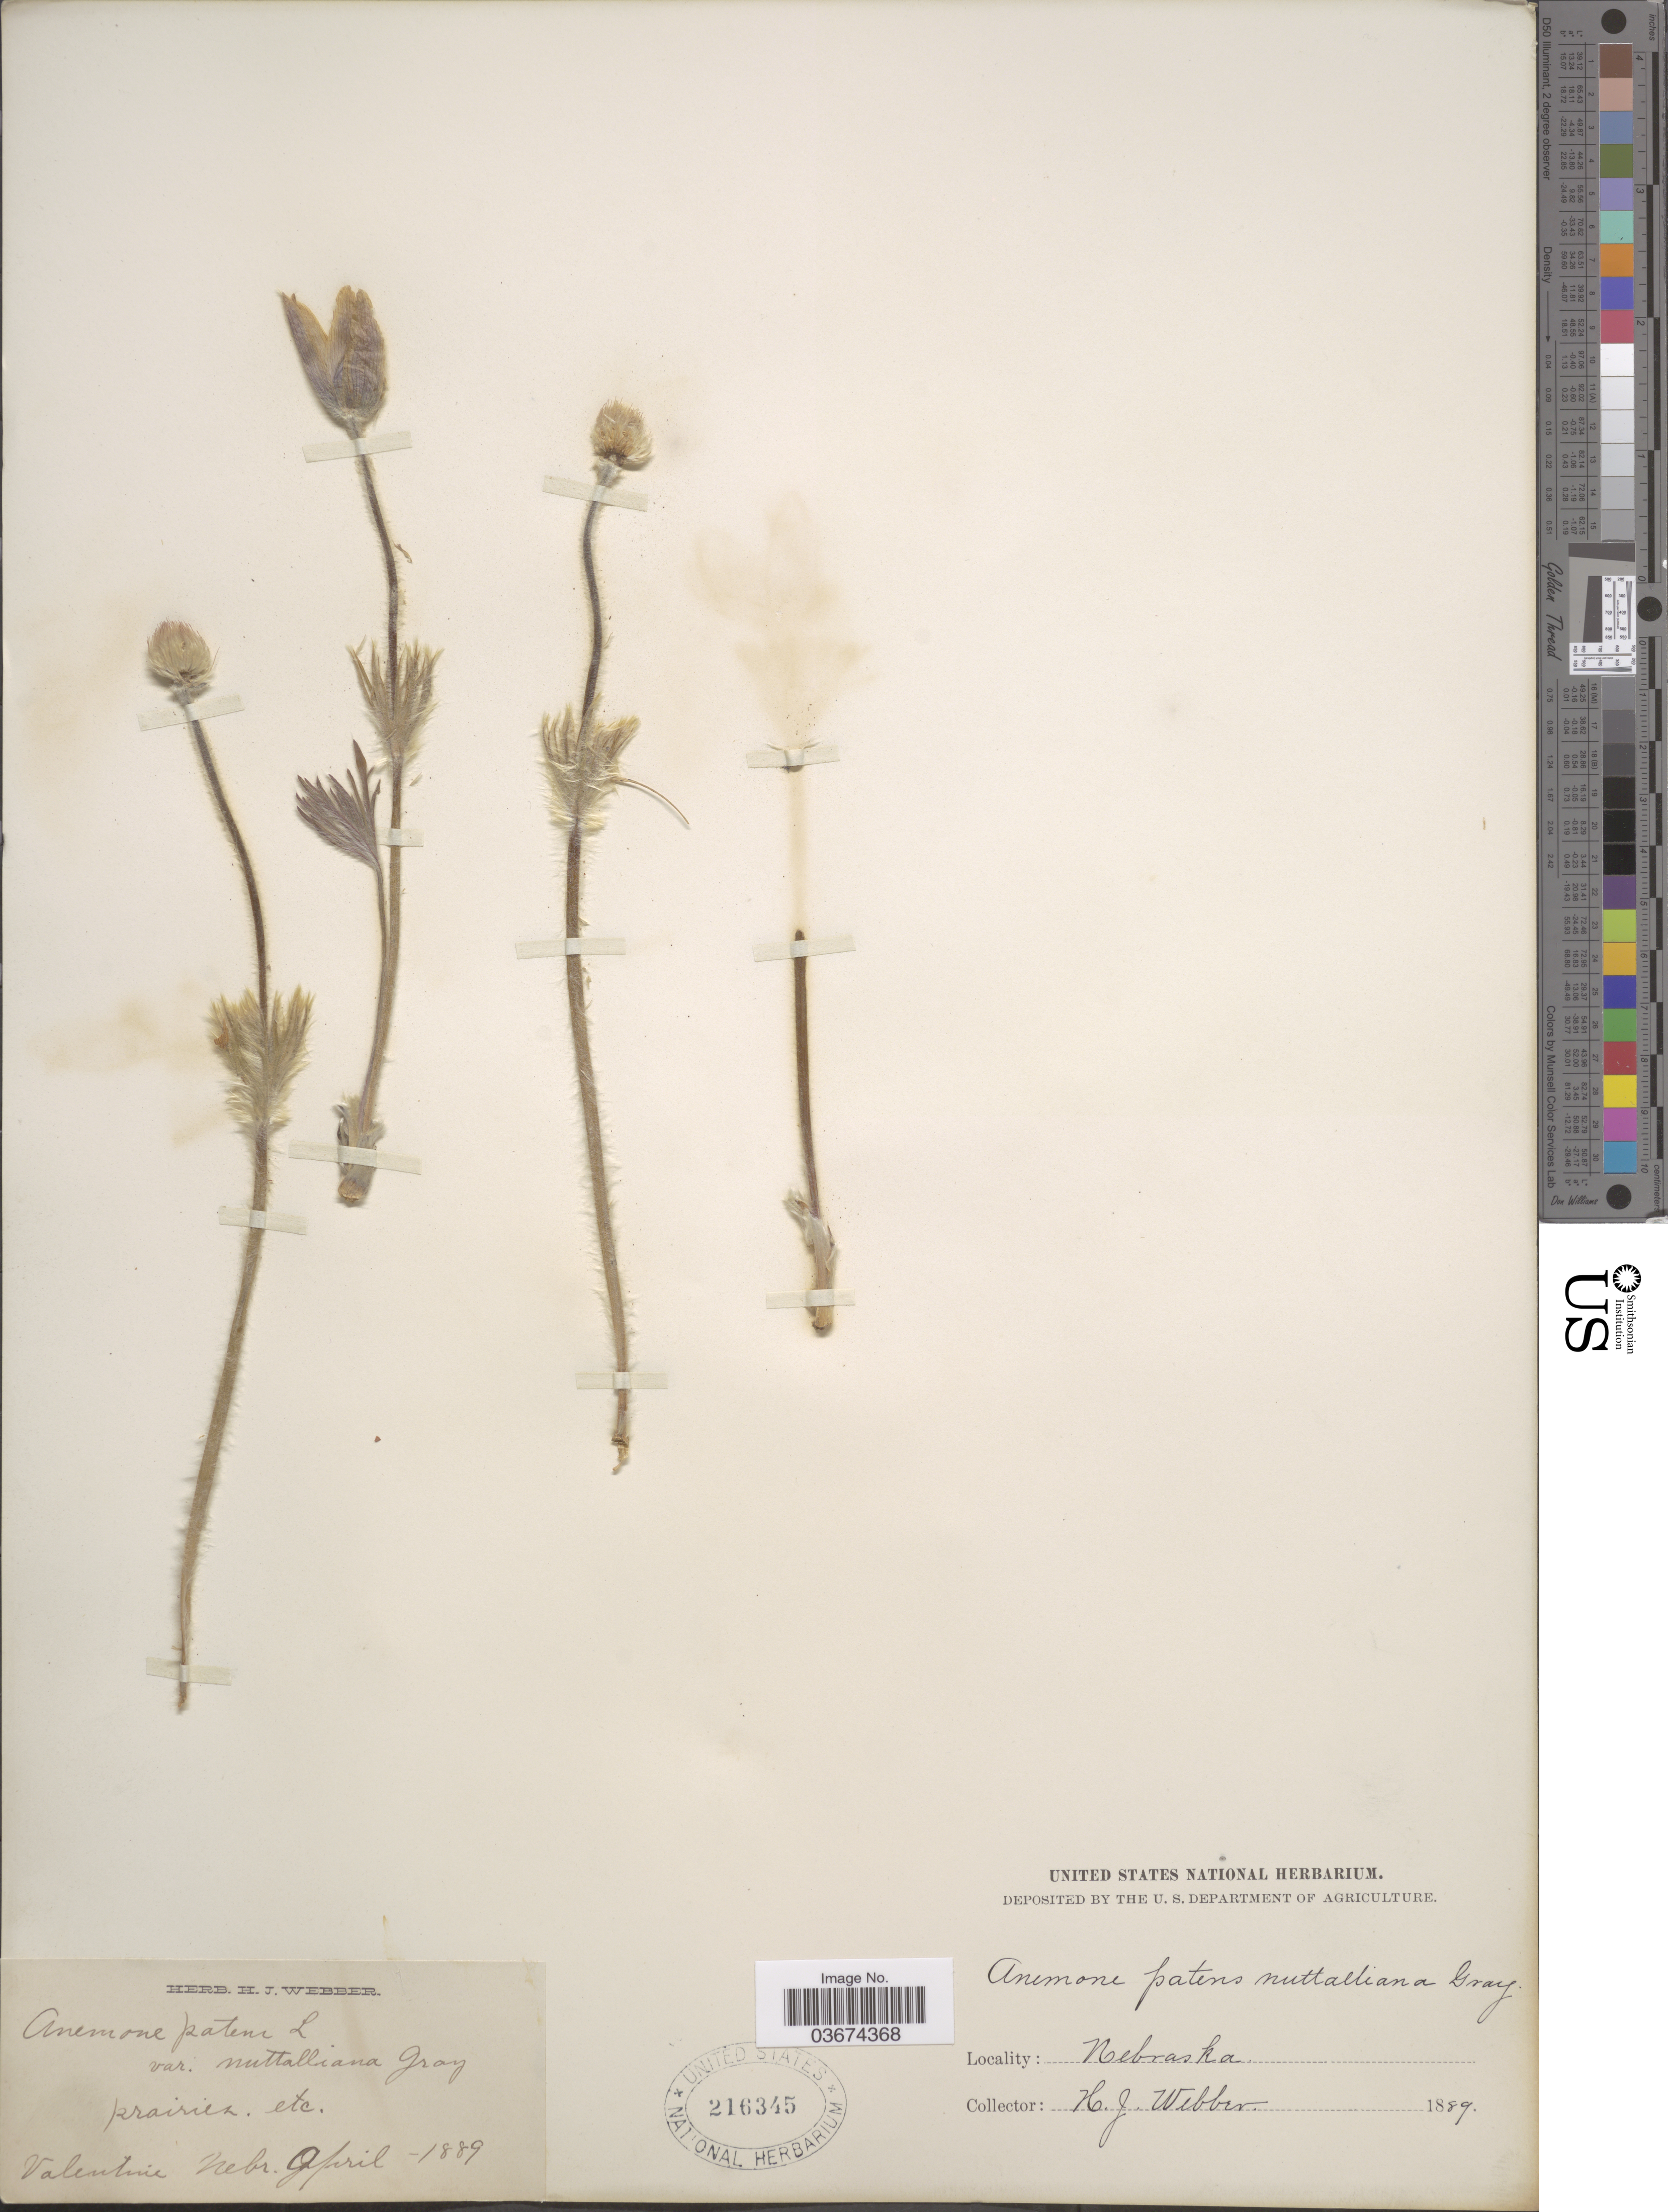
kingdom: Plantae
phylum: Tracheophyta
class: Magnoliopsida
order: Ranunculales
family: Ranunculaceae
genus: Pulsatilla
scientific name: Pulsatilla nuttalliana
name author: (DC.) Bercht. & J. Presl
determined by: Strong, Mark T., (BOT), Smithsonian Institution - National Museum of Natural History (UNITED STATES)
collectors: H. Webber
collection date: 1889-04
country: United States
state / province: Nebraska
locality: Valentine.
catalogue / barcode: US 216345